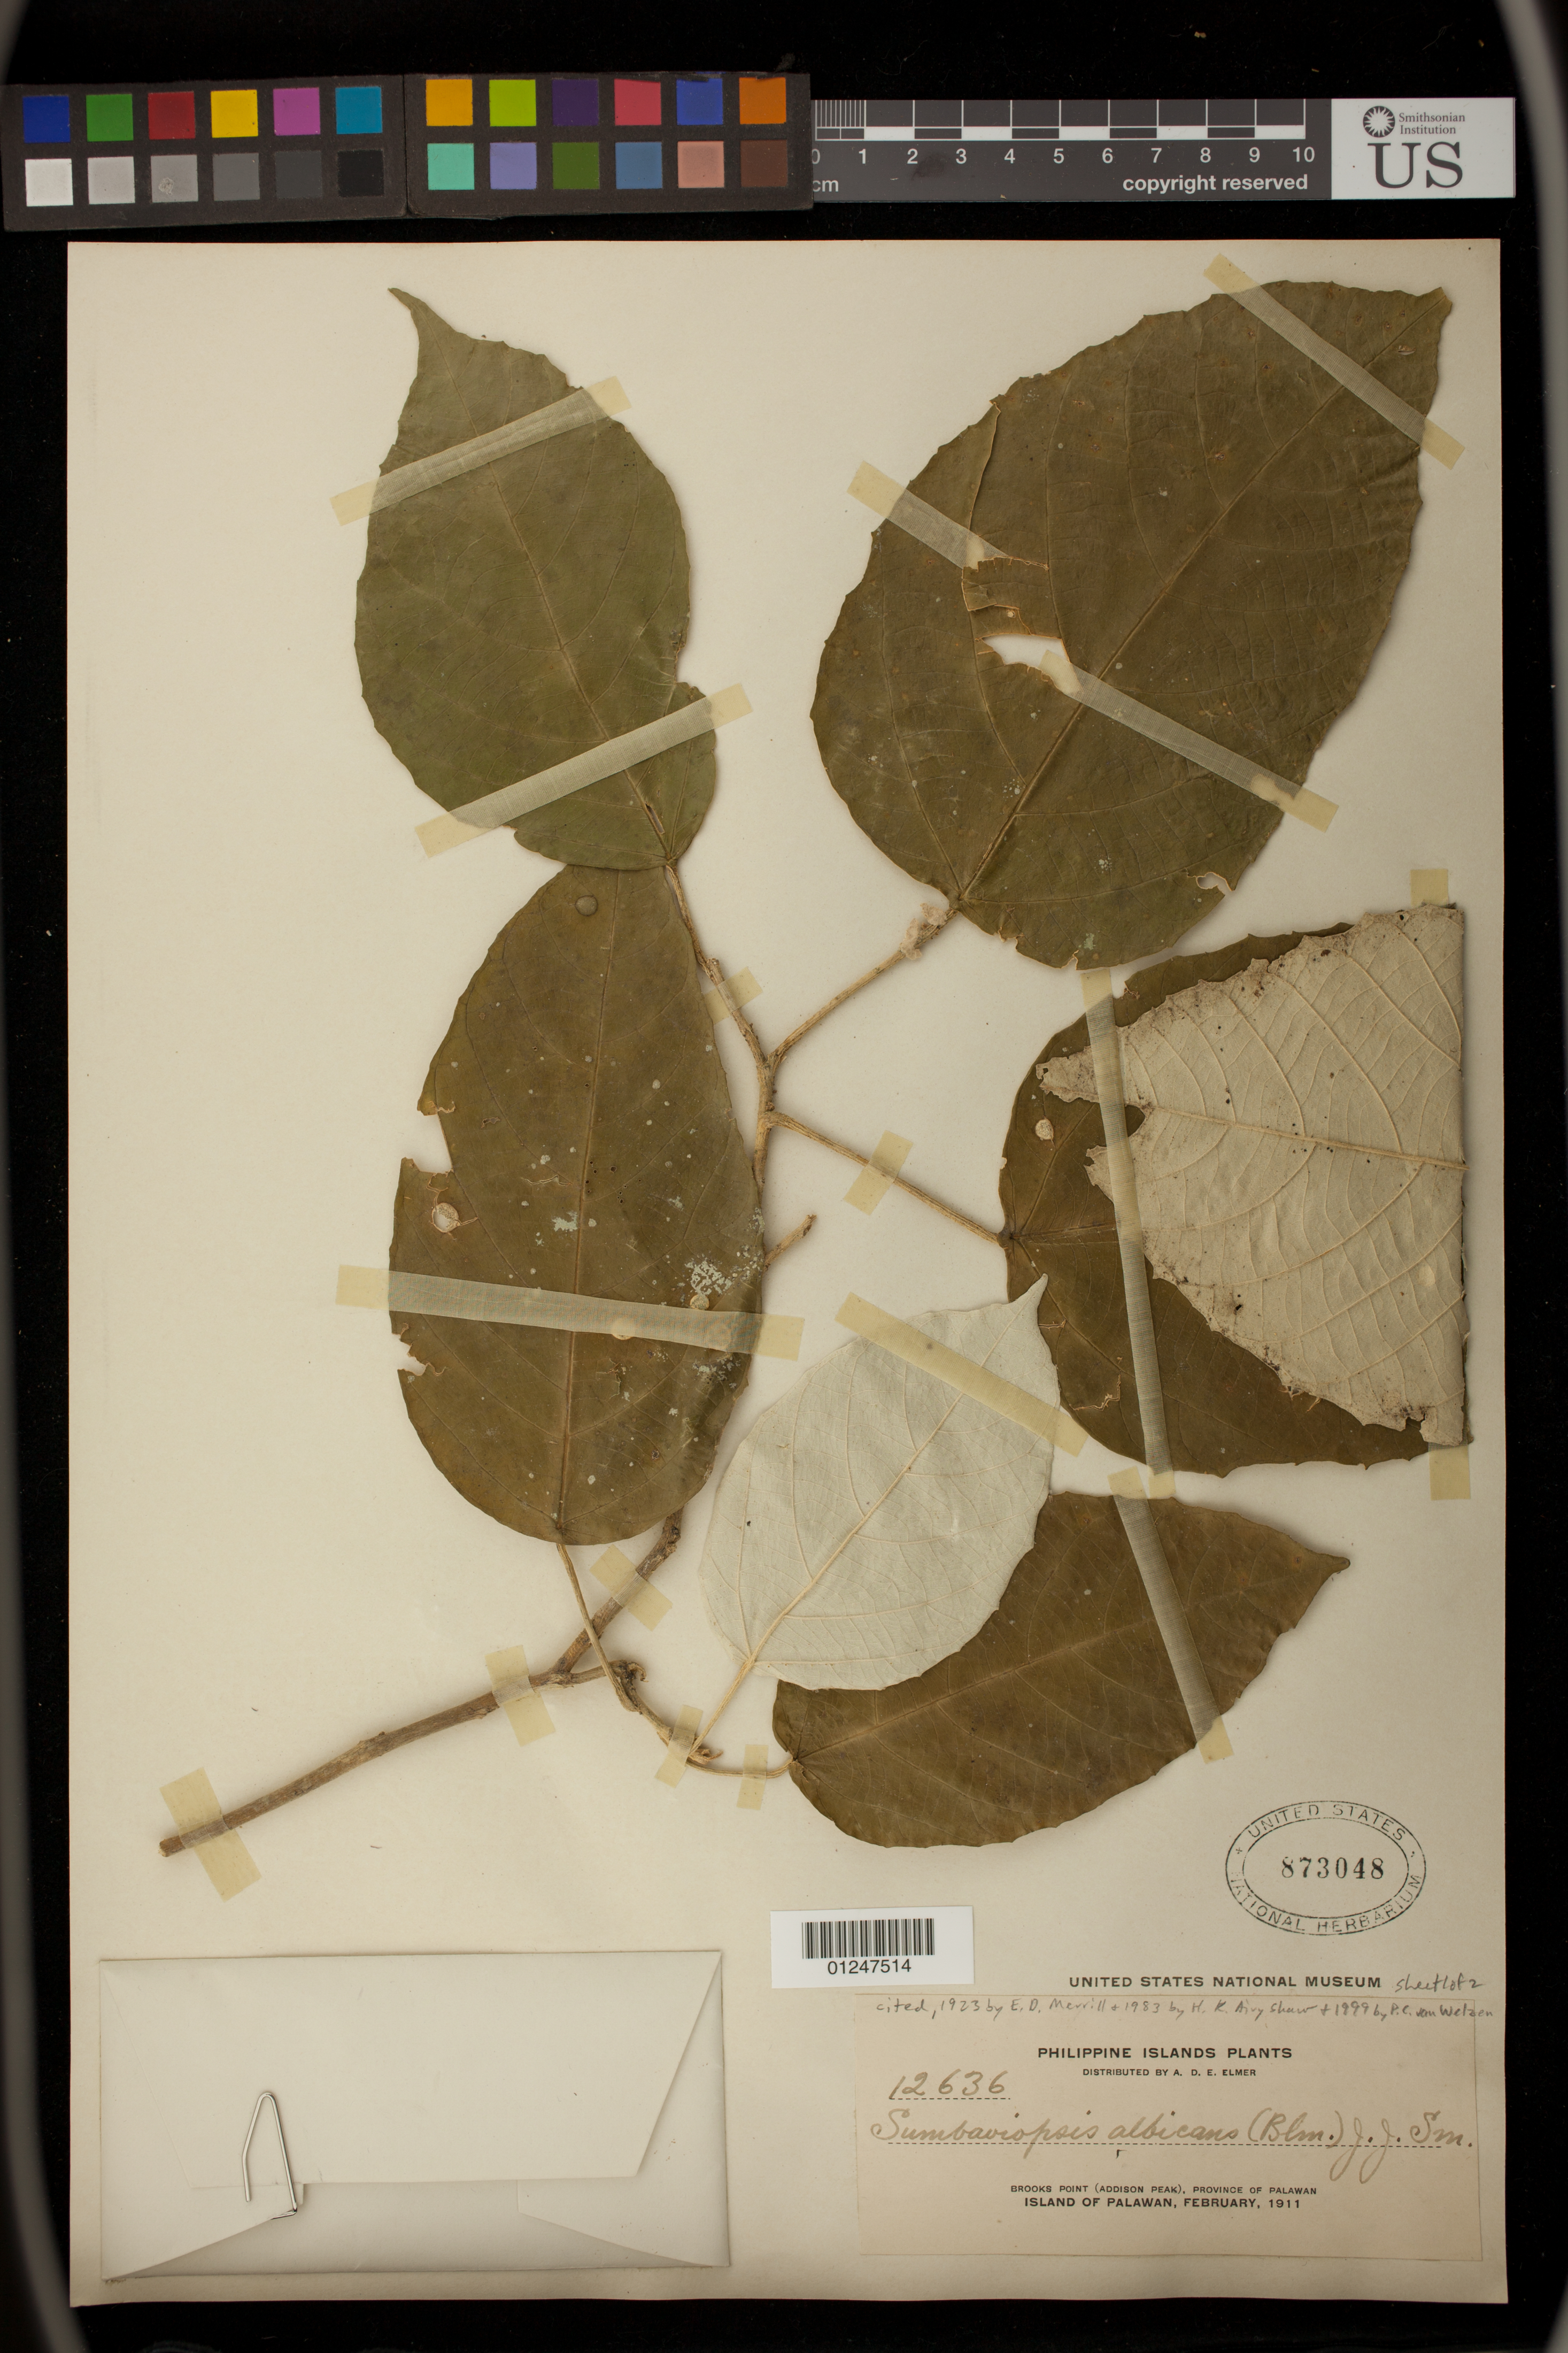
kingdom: Plantae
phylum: Tracheophyta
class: Magnoliopsida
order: Malpighiales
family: Euphorbiaceae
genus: Sumbaviopsis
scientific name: Sumbaviopsis albicans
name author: J.Jay Sm.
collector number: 12636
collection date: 1911-02-01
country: Philippines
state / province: Mimaropa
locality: Brooks Point (Addison Peak); Palawan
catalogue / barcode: US 873048